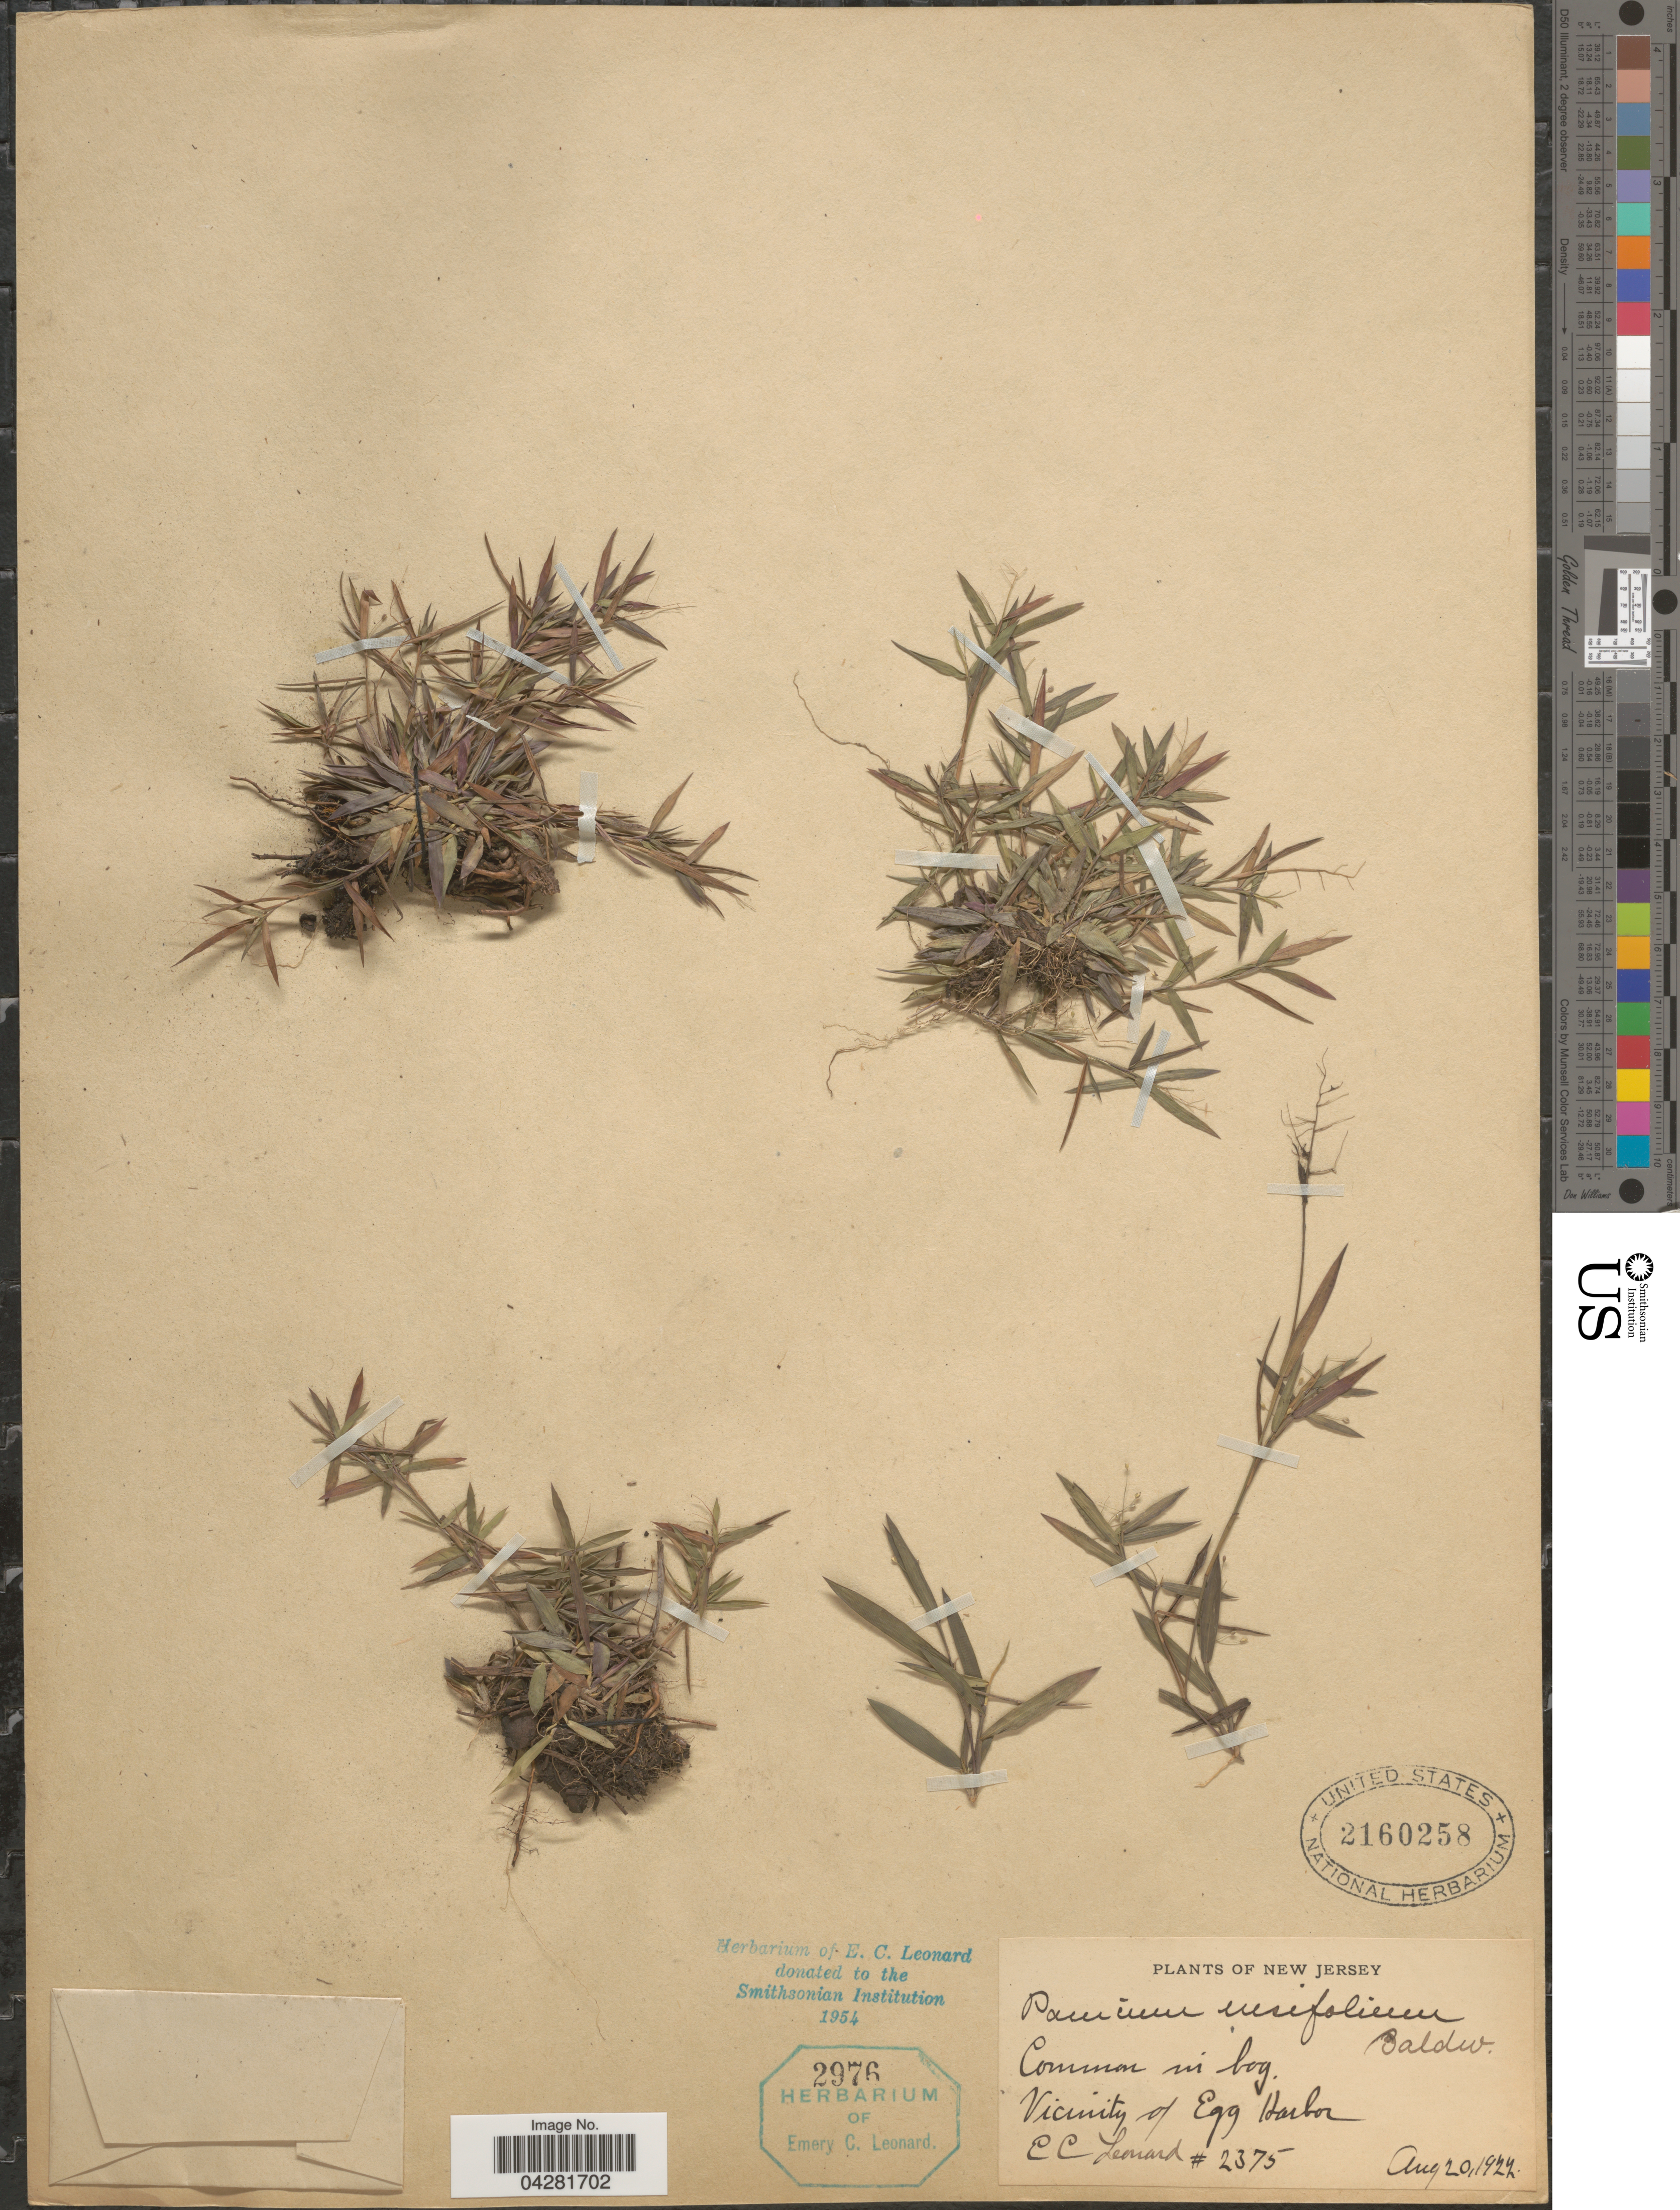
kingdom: Plantae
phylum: Tracheophyta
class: Liliopsida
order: Poales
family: Poaceae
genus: Dichanthelium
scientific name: Dichanthelium ensifolium var. ensifolium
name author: (Baldwin ex Elliot) Gould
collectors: E. C. Leonard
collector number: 2375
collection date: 1922-08-20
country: United States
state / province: New Jersey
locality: Vicinity of Egg Harbor.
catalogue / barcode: US 2160258